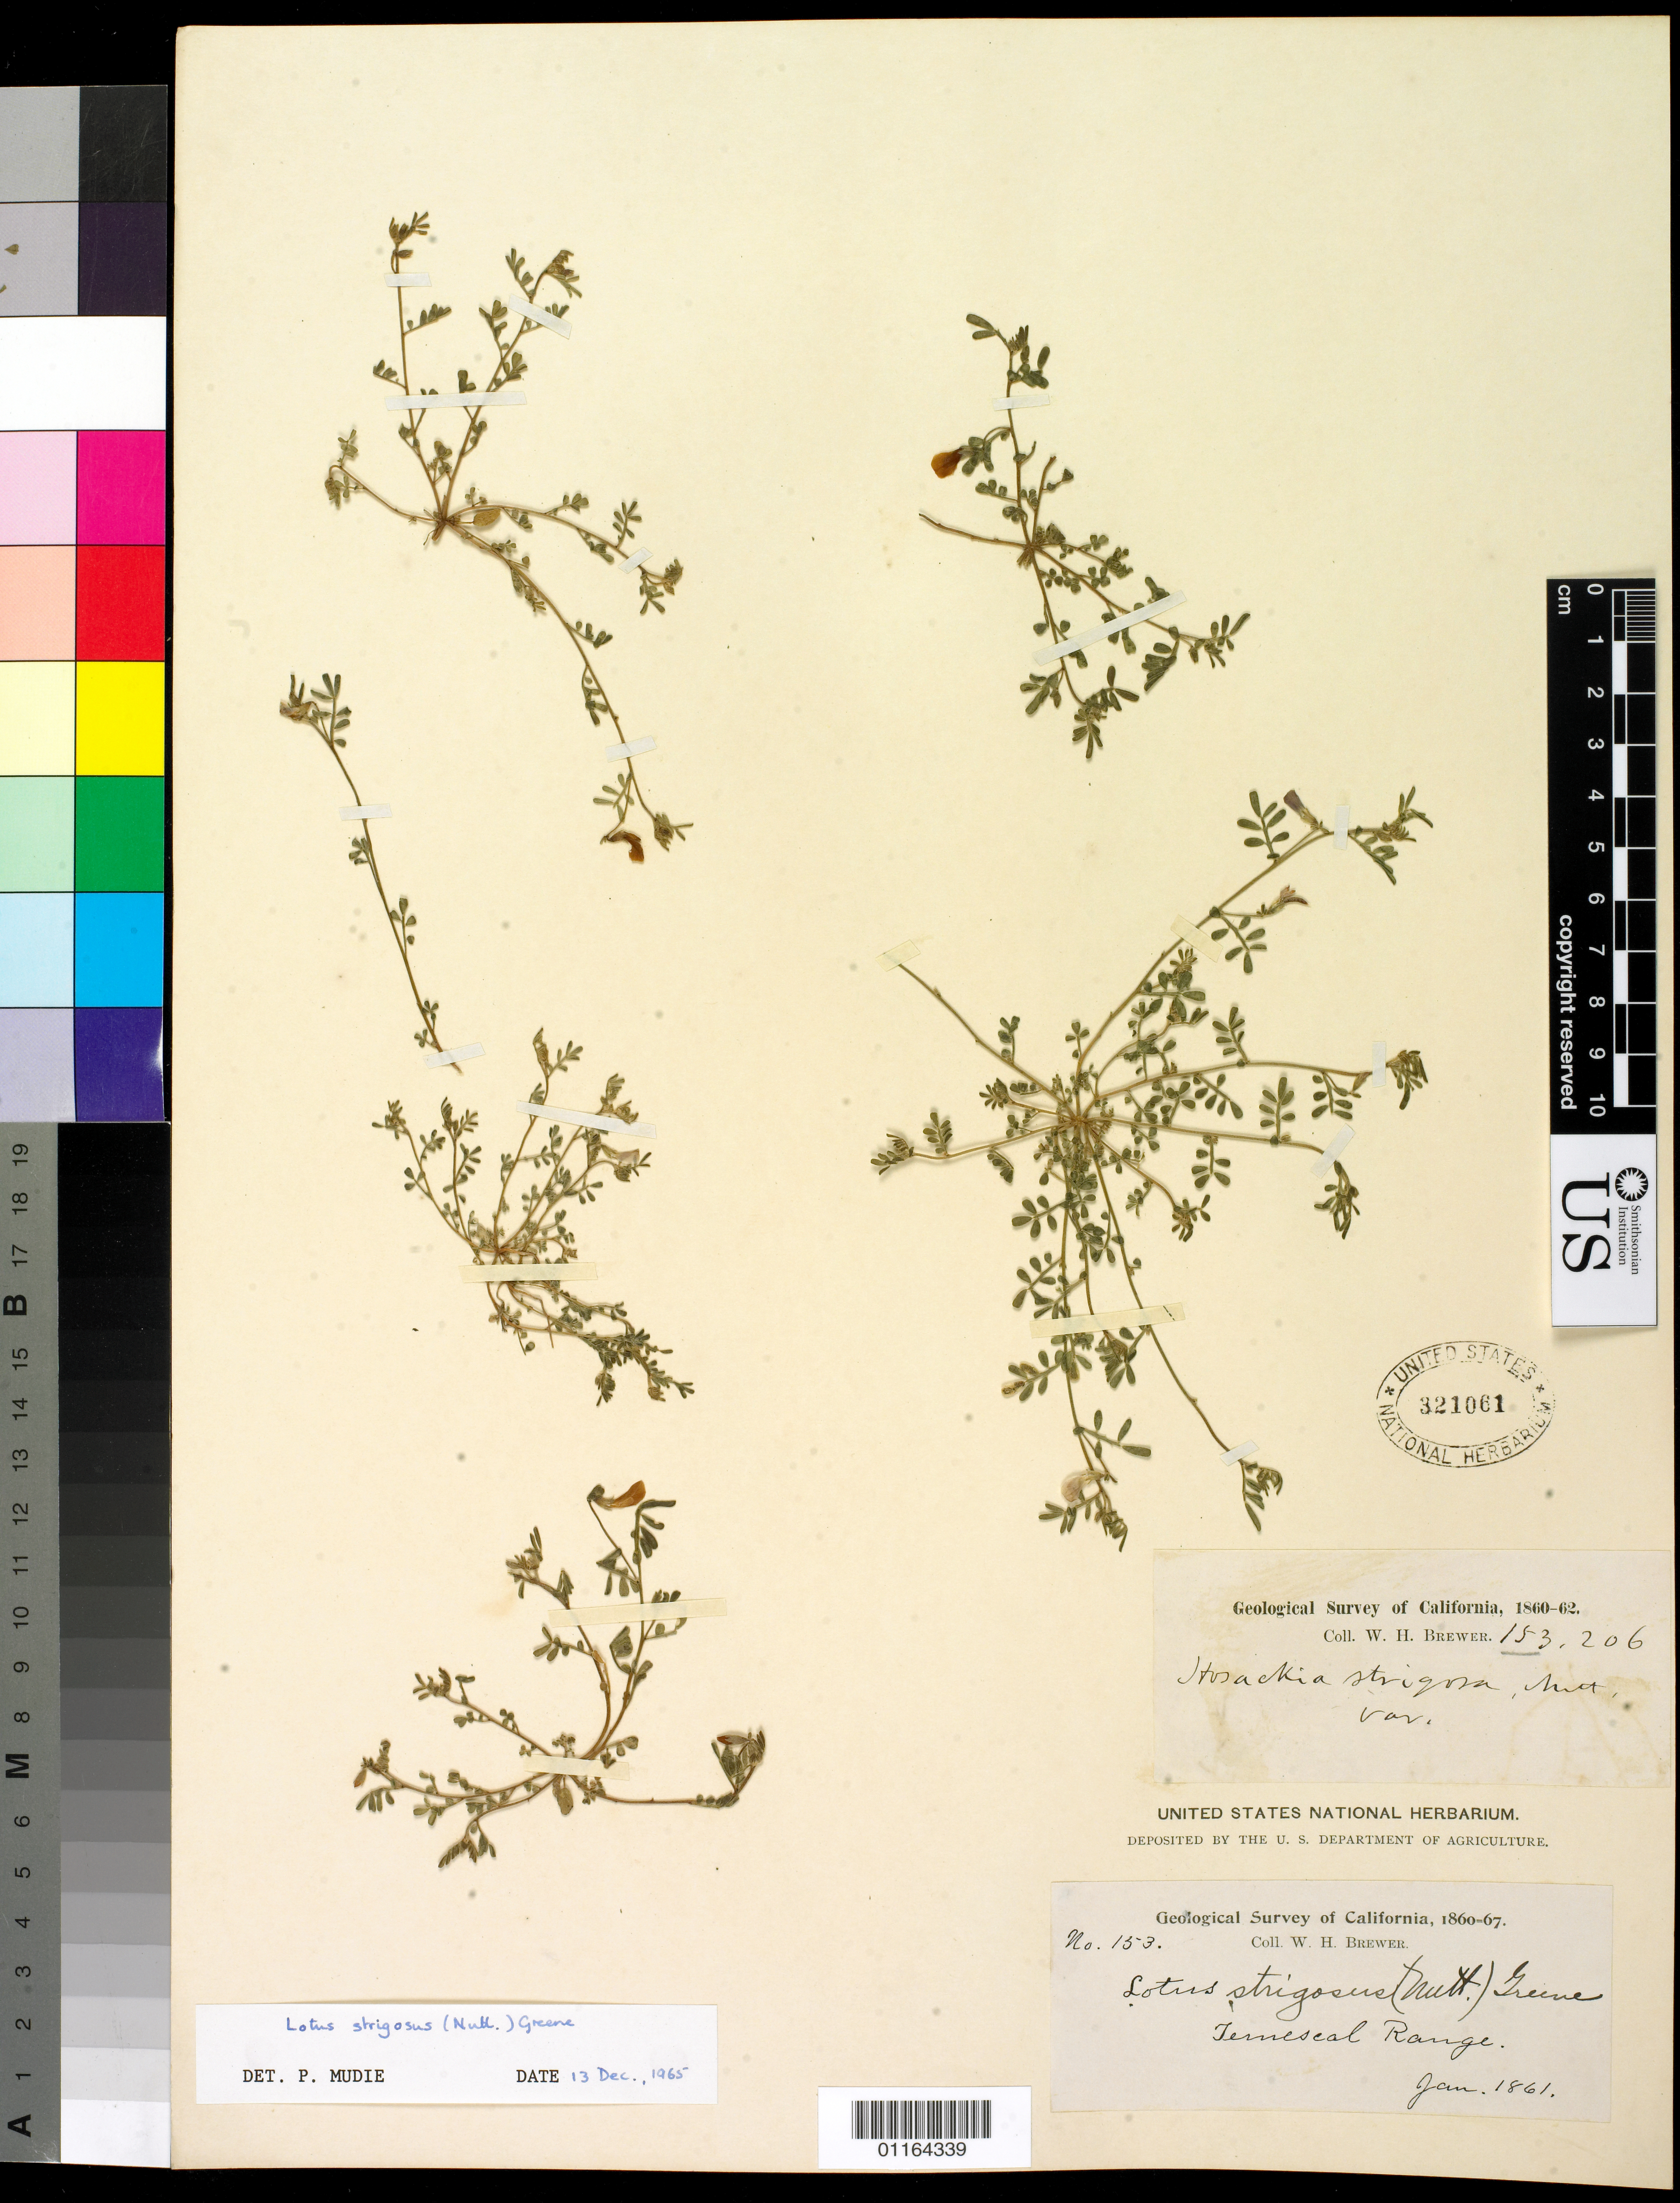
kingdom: Plantae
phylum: Tracheophyta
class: Magnoliopsida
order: Fabales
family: Fabaceae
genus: Ottleya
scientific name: Ottleya strigosa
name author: (Nutt.) D.D. Sokoloff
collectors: W. H. Brewer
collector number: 153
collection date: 1861-01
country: United States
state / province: California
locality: Temescal Range.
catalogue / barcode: US 321061